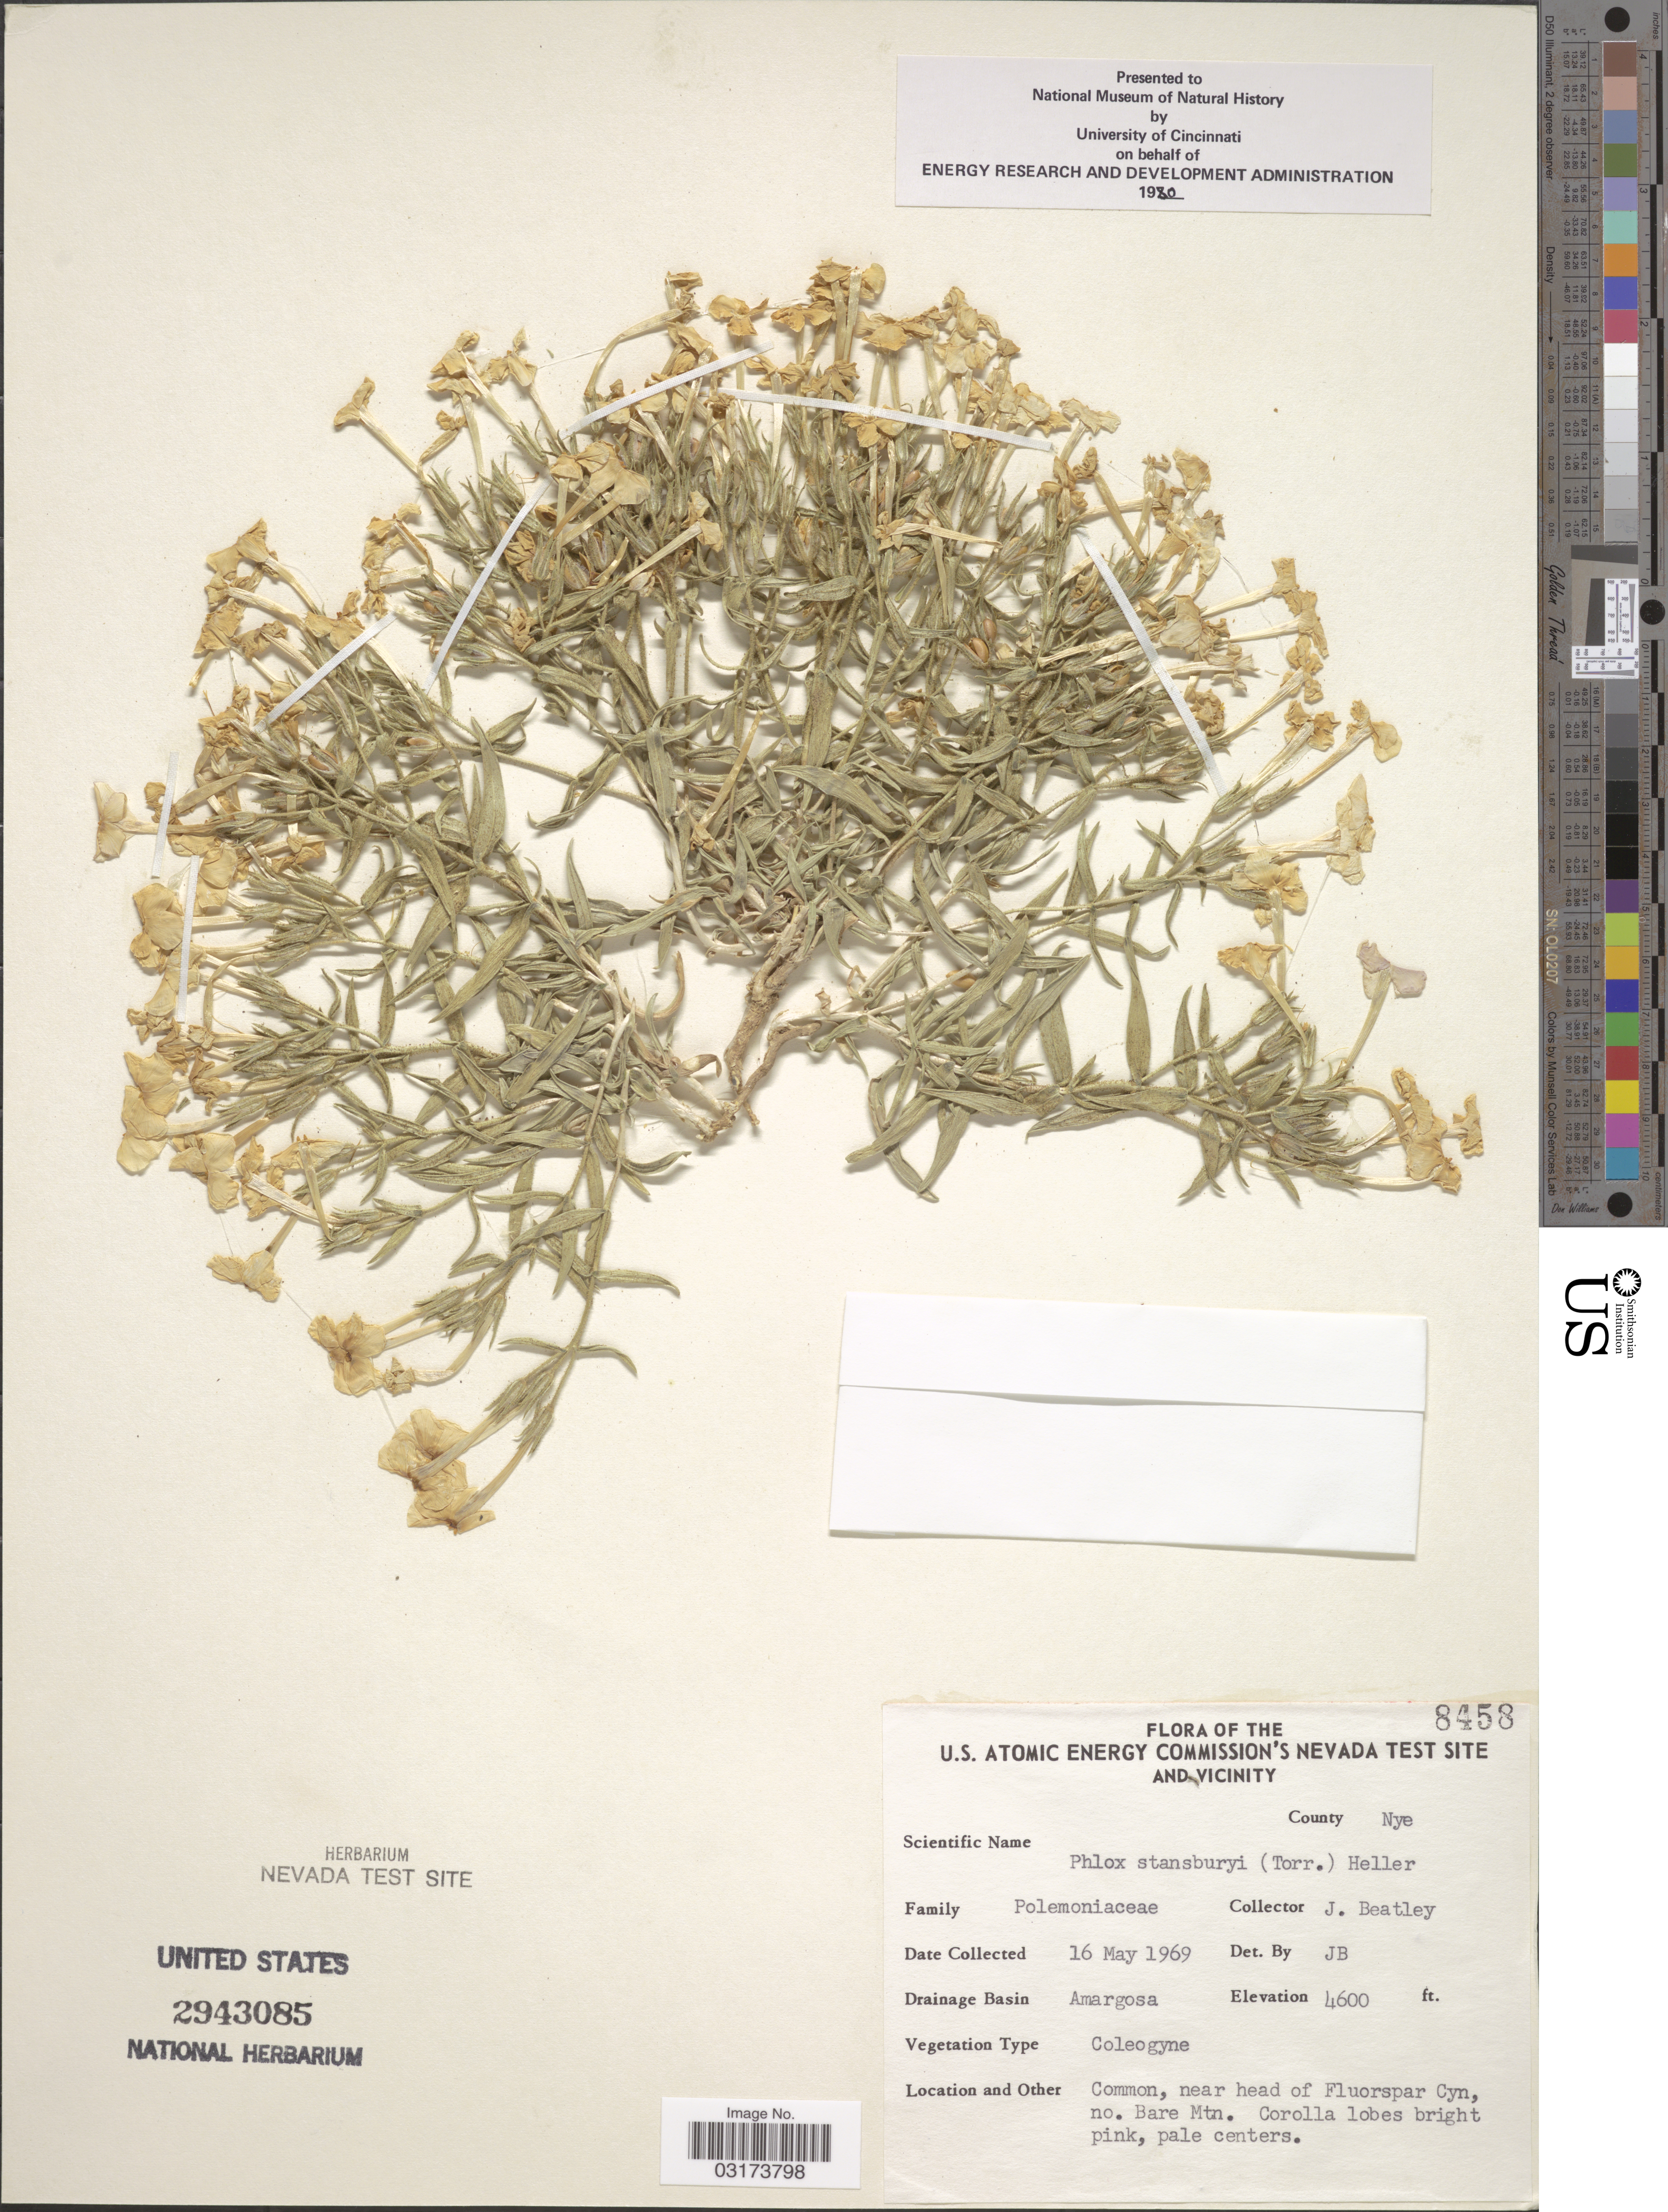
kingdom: Plantae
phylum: Tracheophyta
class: Magnoliopsida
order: Ericales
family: Polemoniaceae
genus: Phlox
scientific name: Phlox stansburyi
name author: (Torr.) A. Heller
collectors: J. C. Beatley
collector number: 8458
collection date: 1969-05-16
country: United States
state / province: Nevada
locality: U.S. Atomic Energy Commision's Nevada Test Site and Vicinity. County Nye. Drainage Basin Amargosa. Near head of Fluorspar Cyn, no. Bare Mtn.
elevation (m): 1402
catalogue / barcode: US 2943085